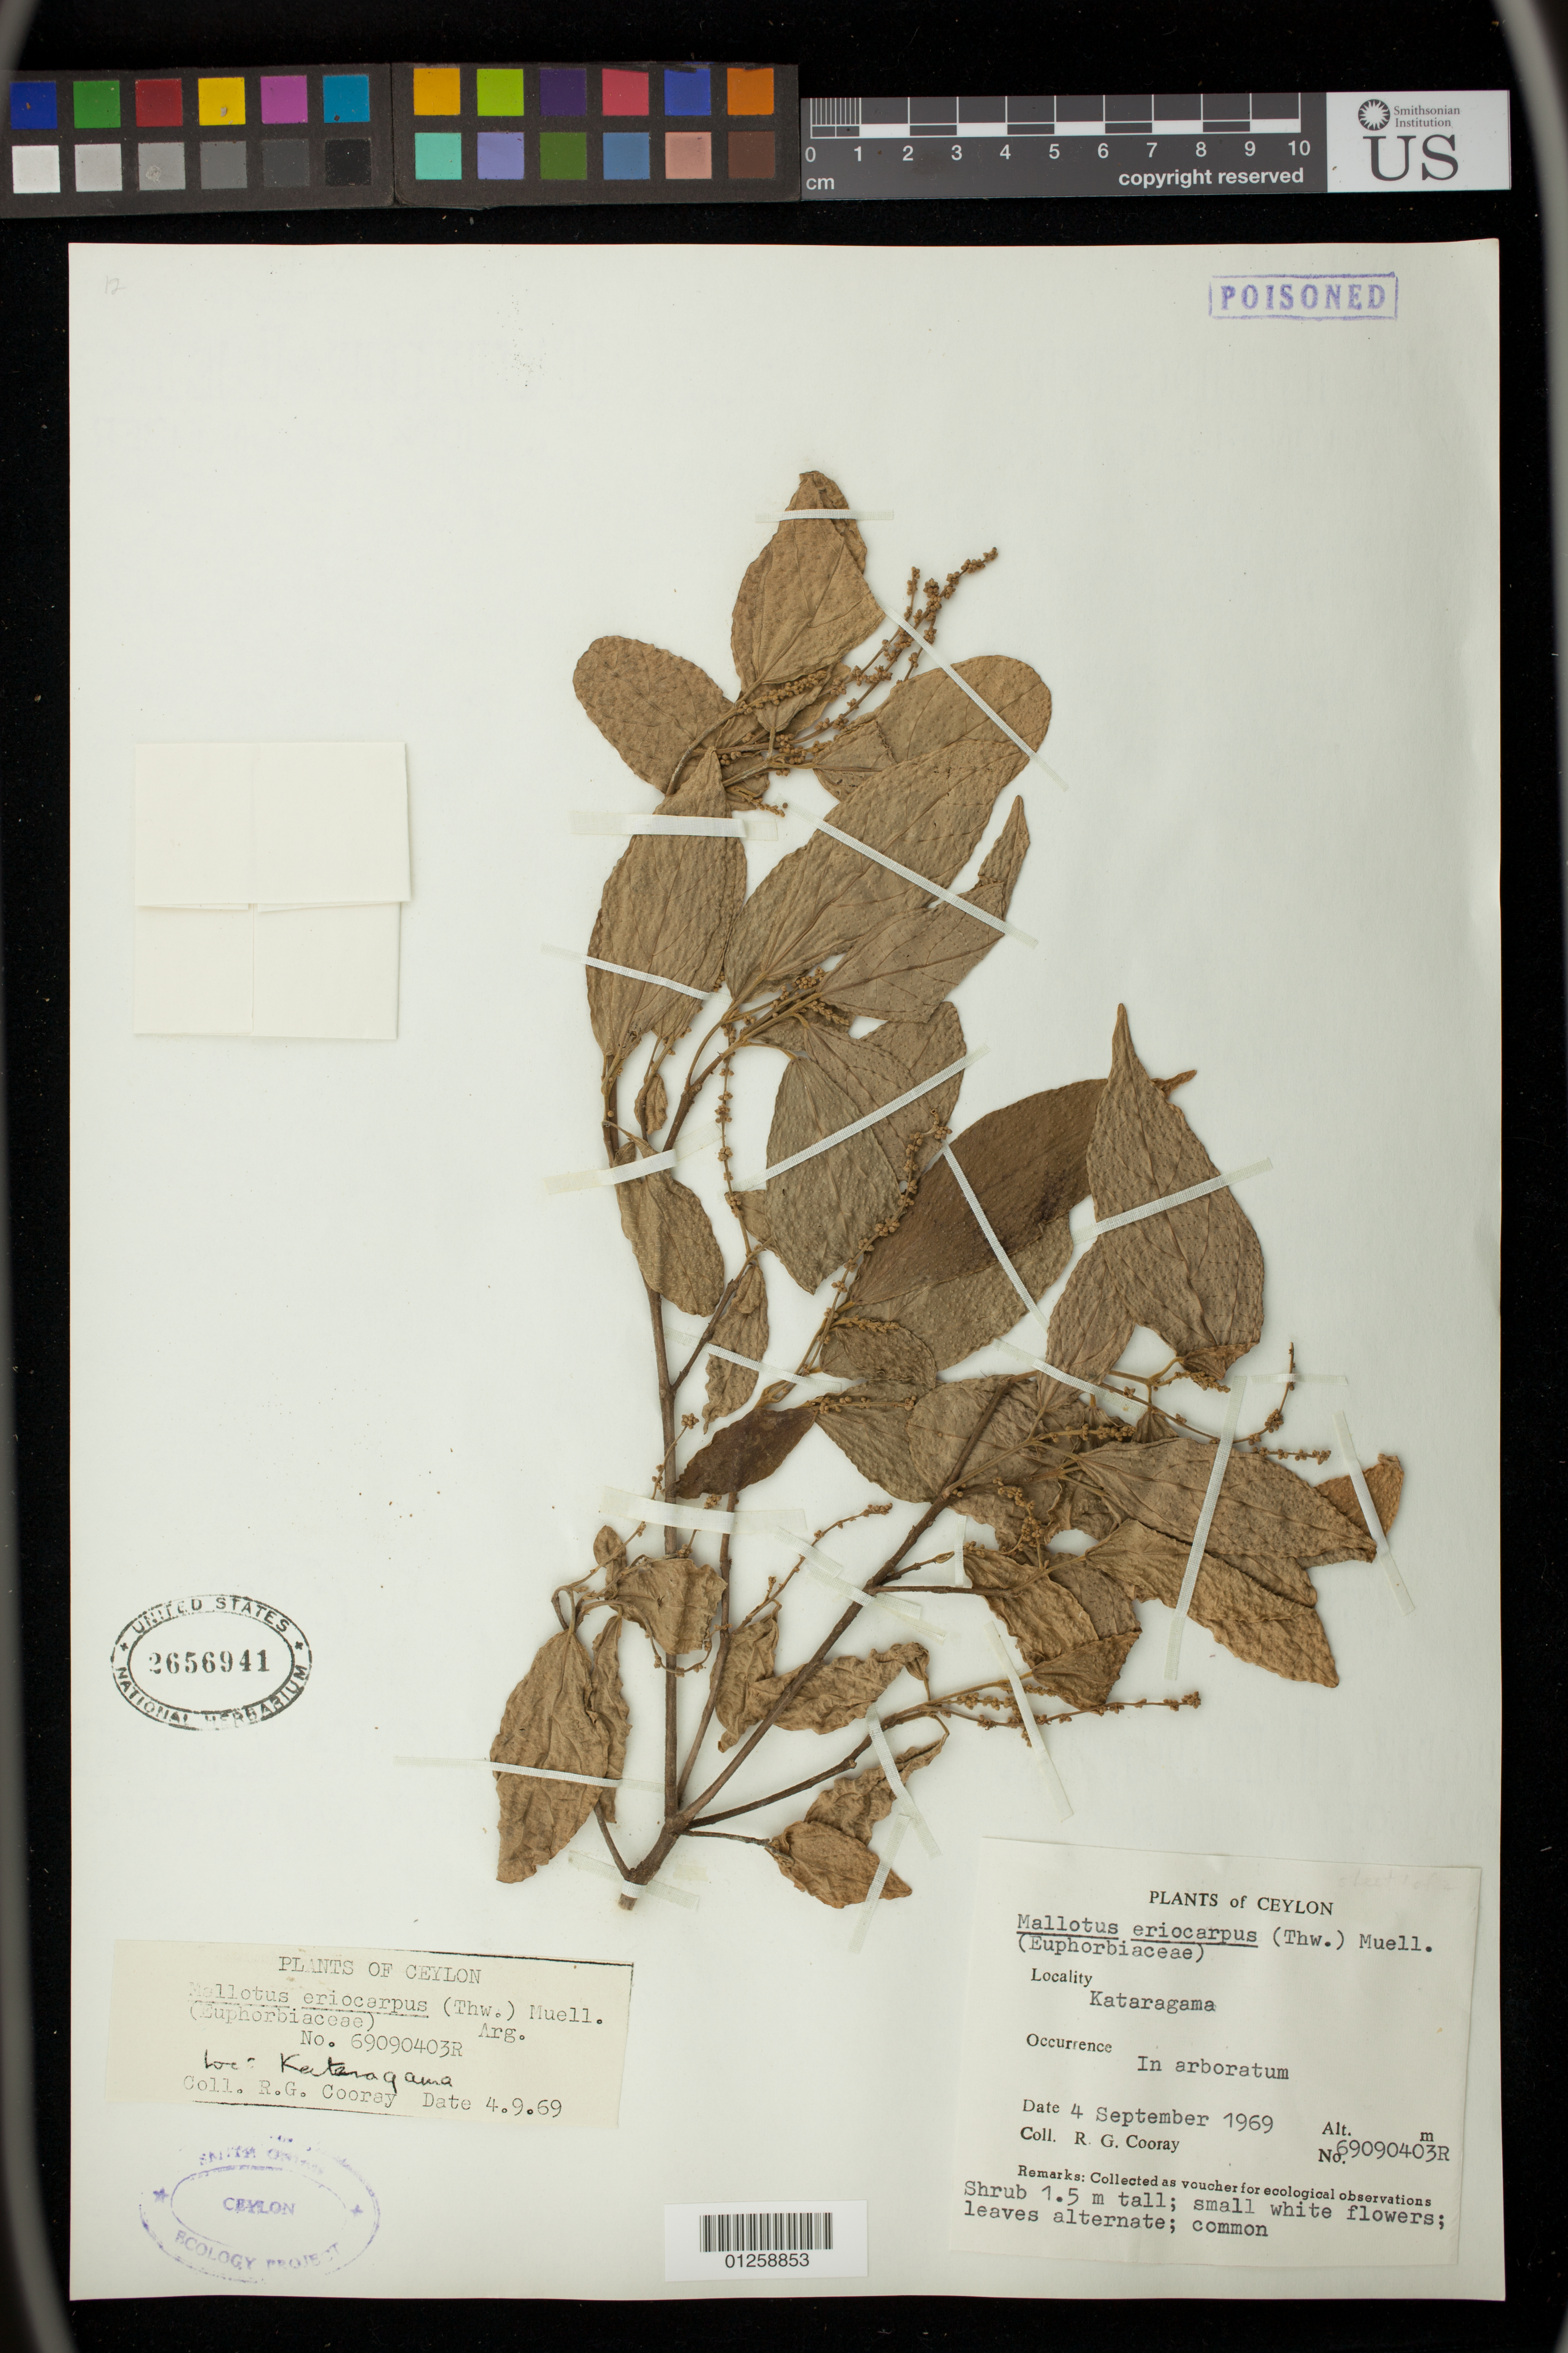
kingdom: Plantae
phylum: Tracheophyta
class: Magnoliopsida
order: Malpighiales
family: Euphorbiaceae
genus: Mallotus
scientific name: Mallotus eriocarpus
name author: (Thwaites) Müll. Arg.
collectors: R. Cooray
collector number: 69090403R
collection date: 1969-09-04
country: Sri Lanka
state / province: Uva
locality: Kataragama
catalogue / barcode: US 2656941